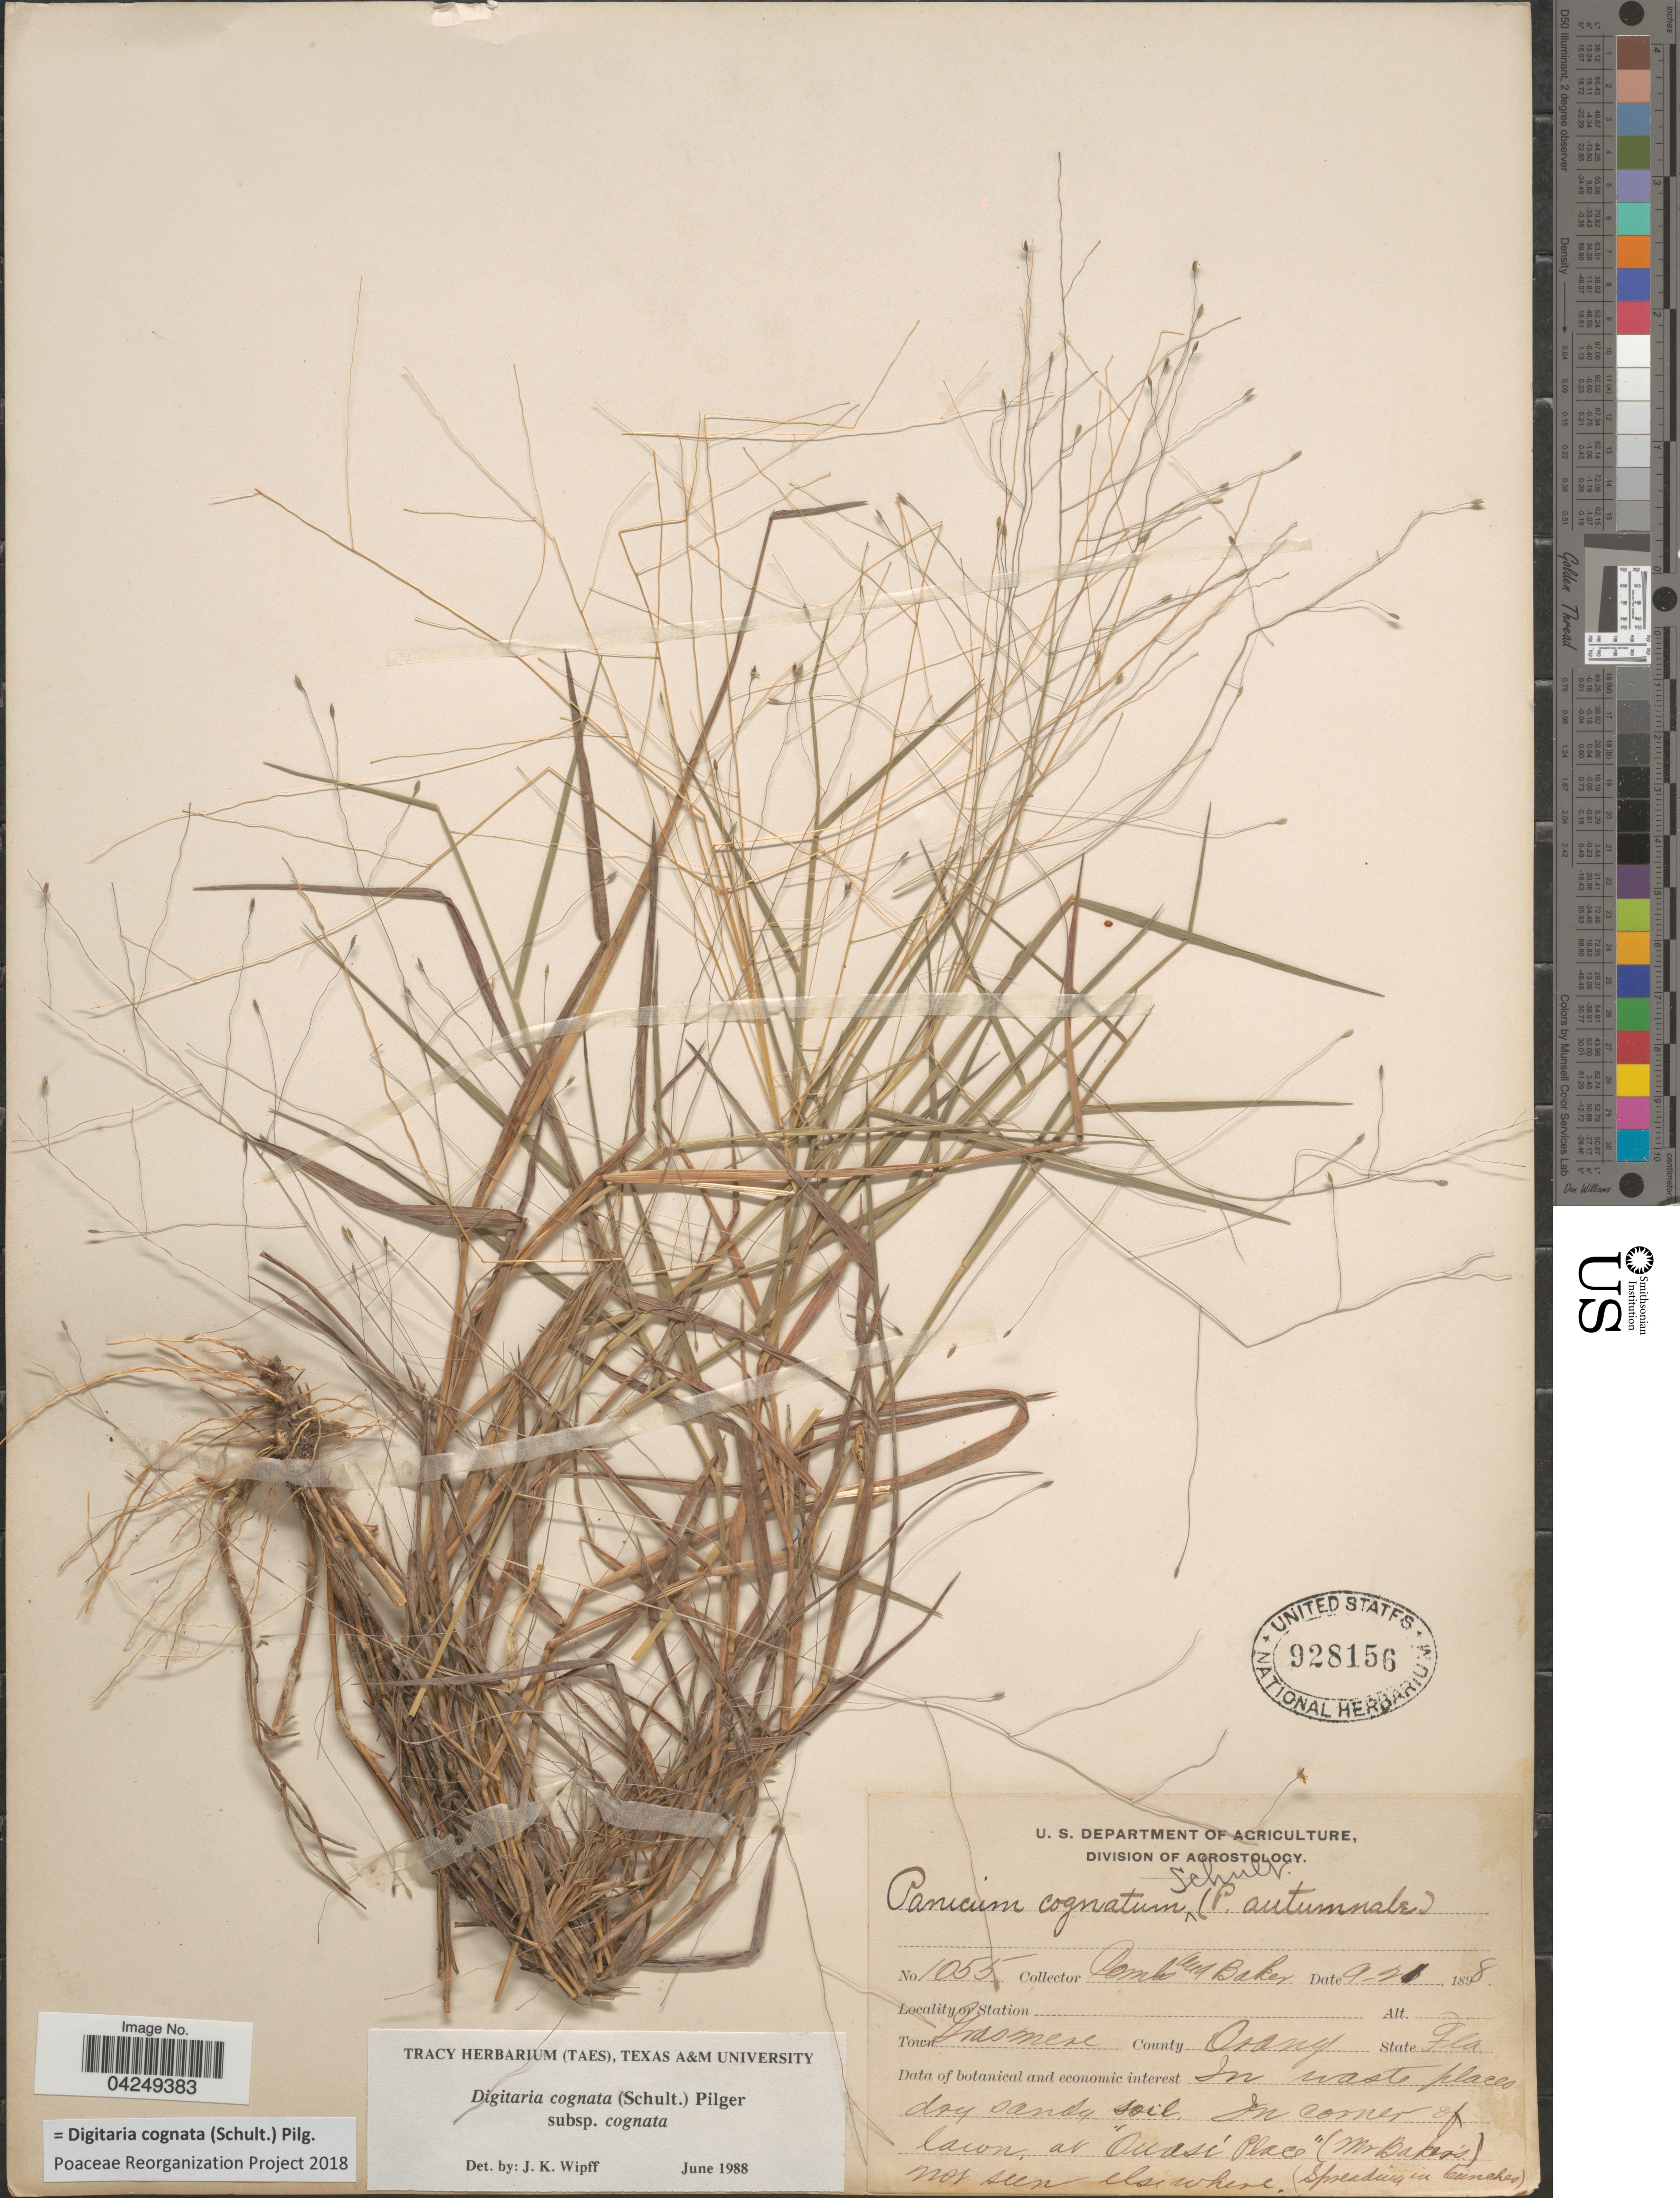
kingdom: Plantae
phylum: Tracheophyta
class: Liliopsida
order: Poales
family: Poaceae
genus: Digitaria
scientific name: Digitaria cognata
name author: (Scult.) Pilg.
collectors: -. Combs & -- Baker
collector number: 1055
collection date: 1898-09-21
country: United States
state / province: Florida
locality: Town Grasmere County Orange. In waste places dry sandy soil. In corner of lawn, at "Ouasi Place".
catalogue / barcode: US 928156